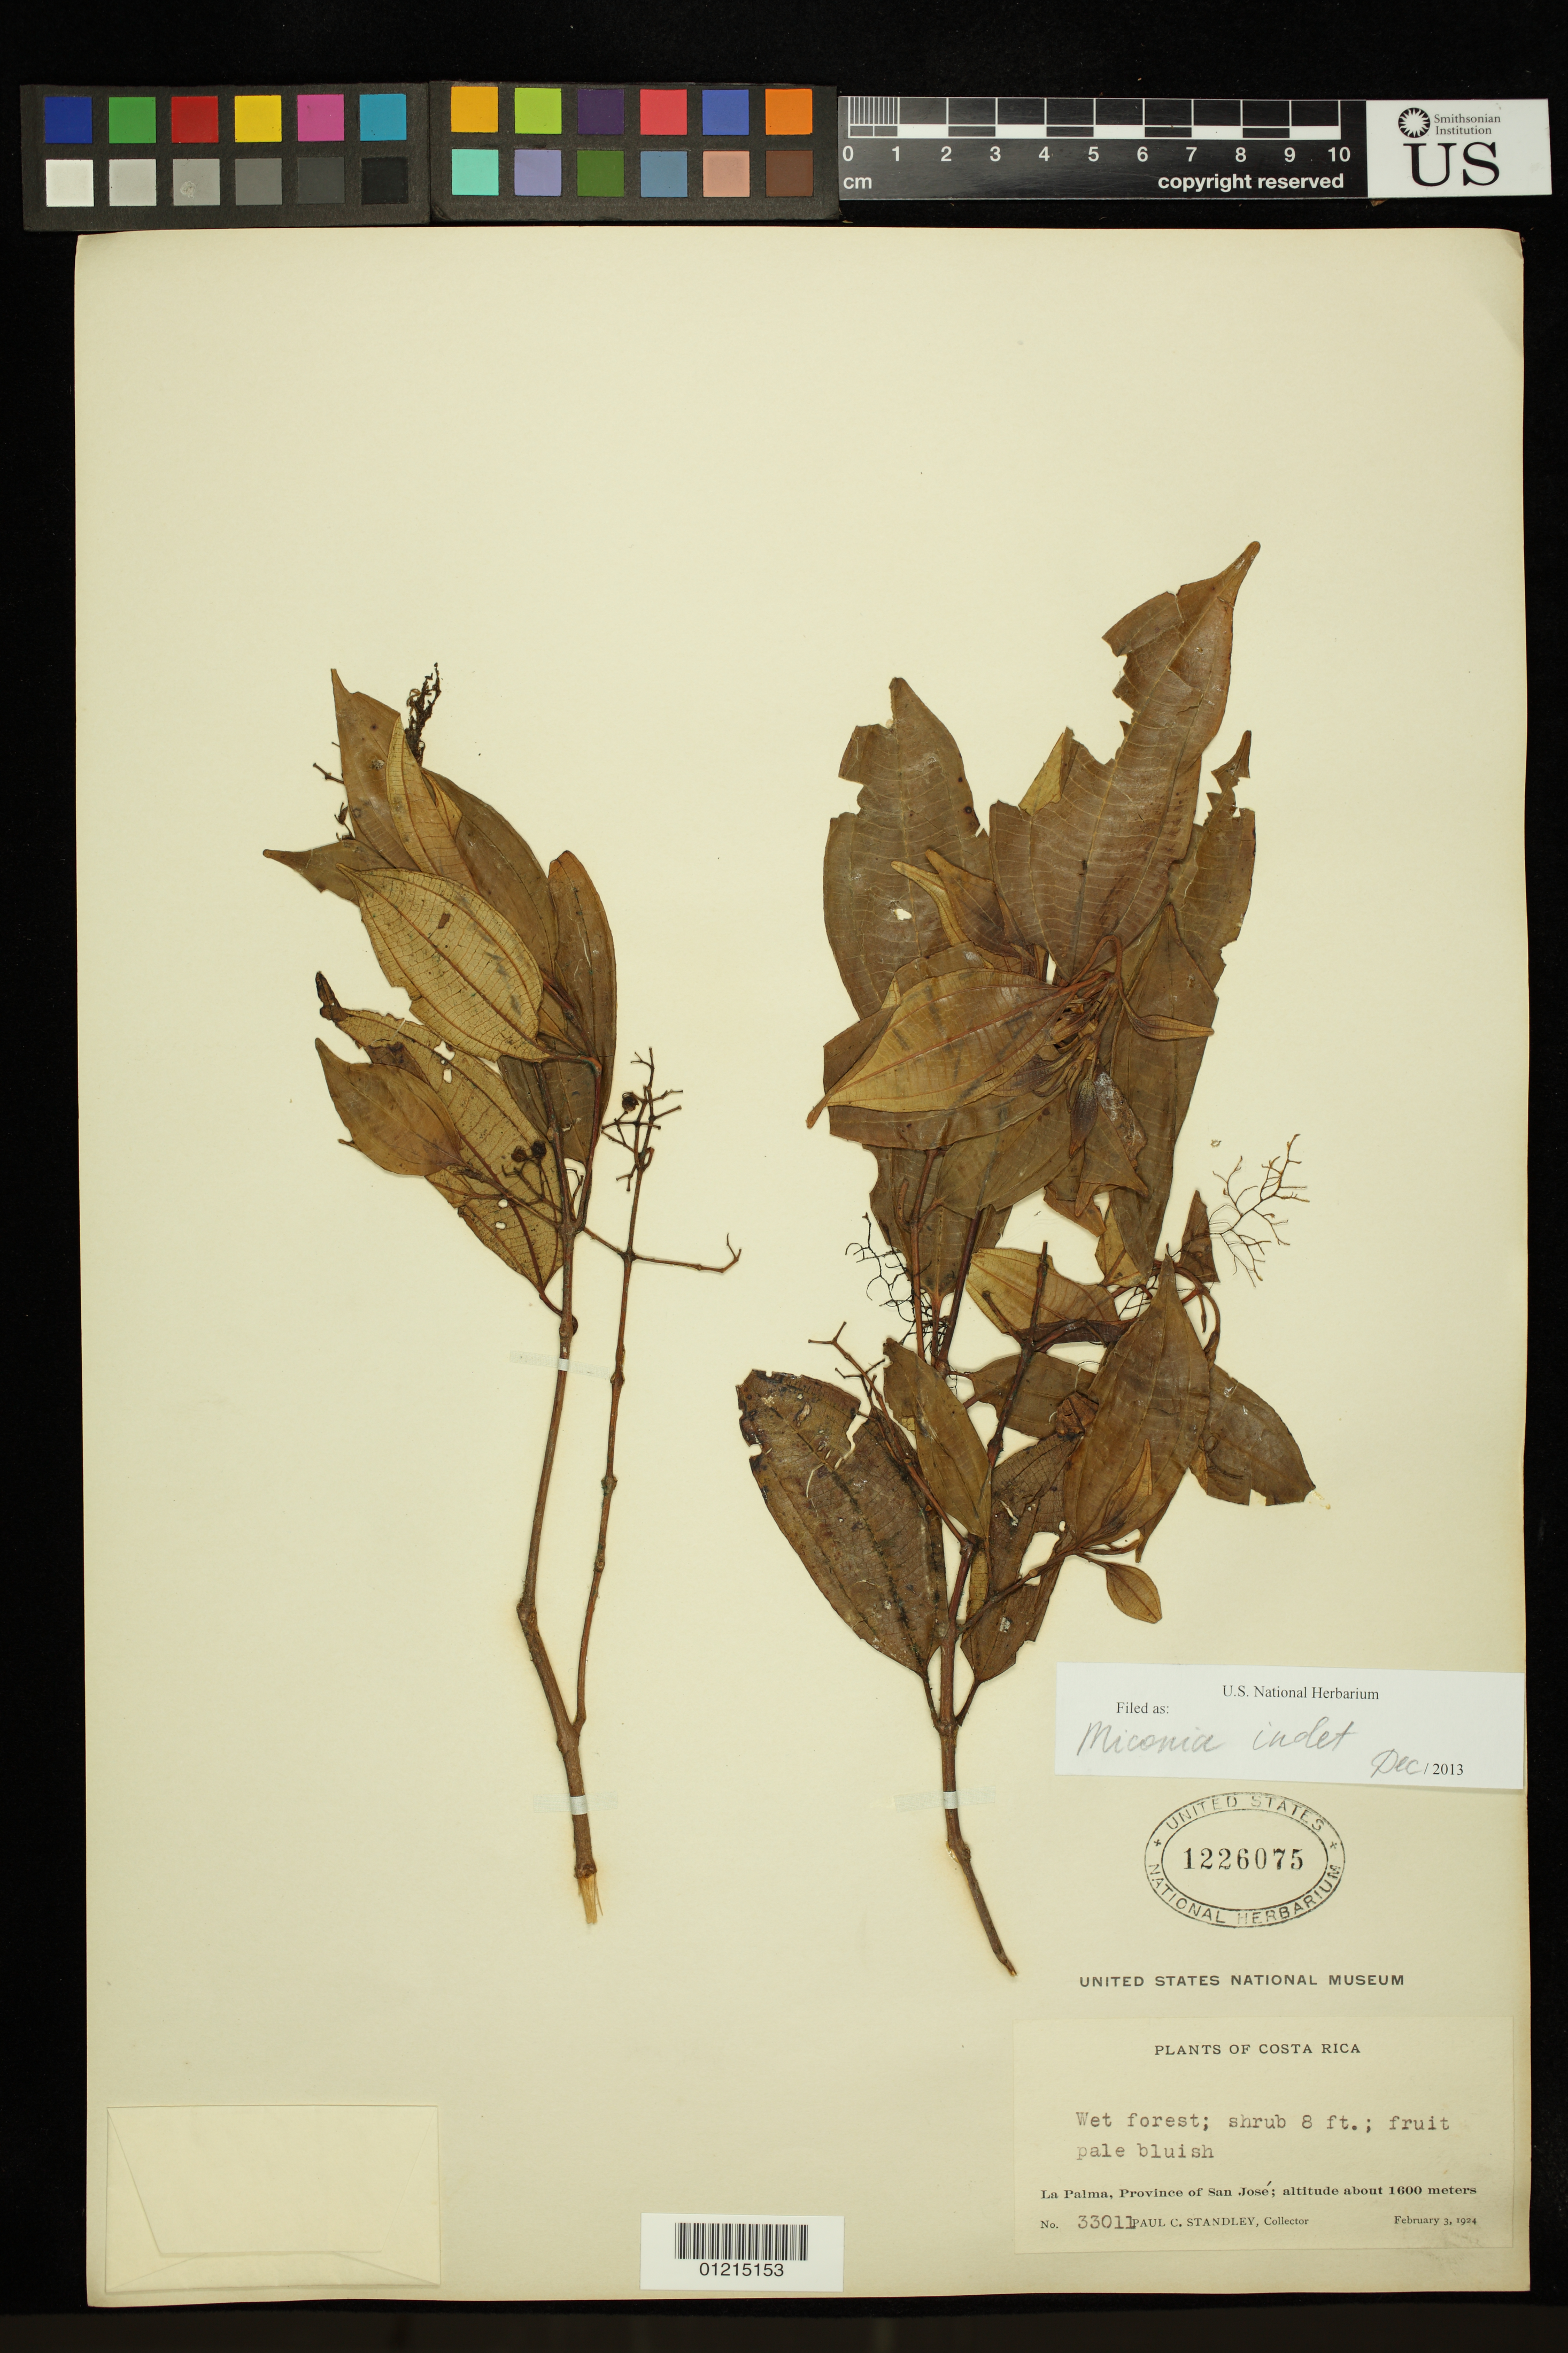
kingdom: Plantae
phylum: Tracheophyta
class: Magnoliopsida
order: Myrtales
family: Melastomataceae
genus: Miconia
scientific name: Miconia sp.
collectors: P. C. Standley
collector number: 33011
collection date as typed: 03 Feb 1924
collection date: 1924-02-03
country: Costa Rica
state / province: San José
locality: La Palma, Province of San José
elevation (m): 1600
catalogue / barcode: US 1226075